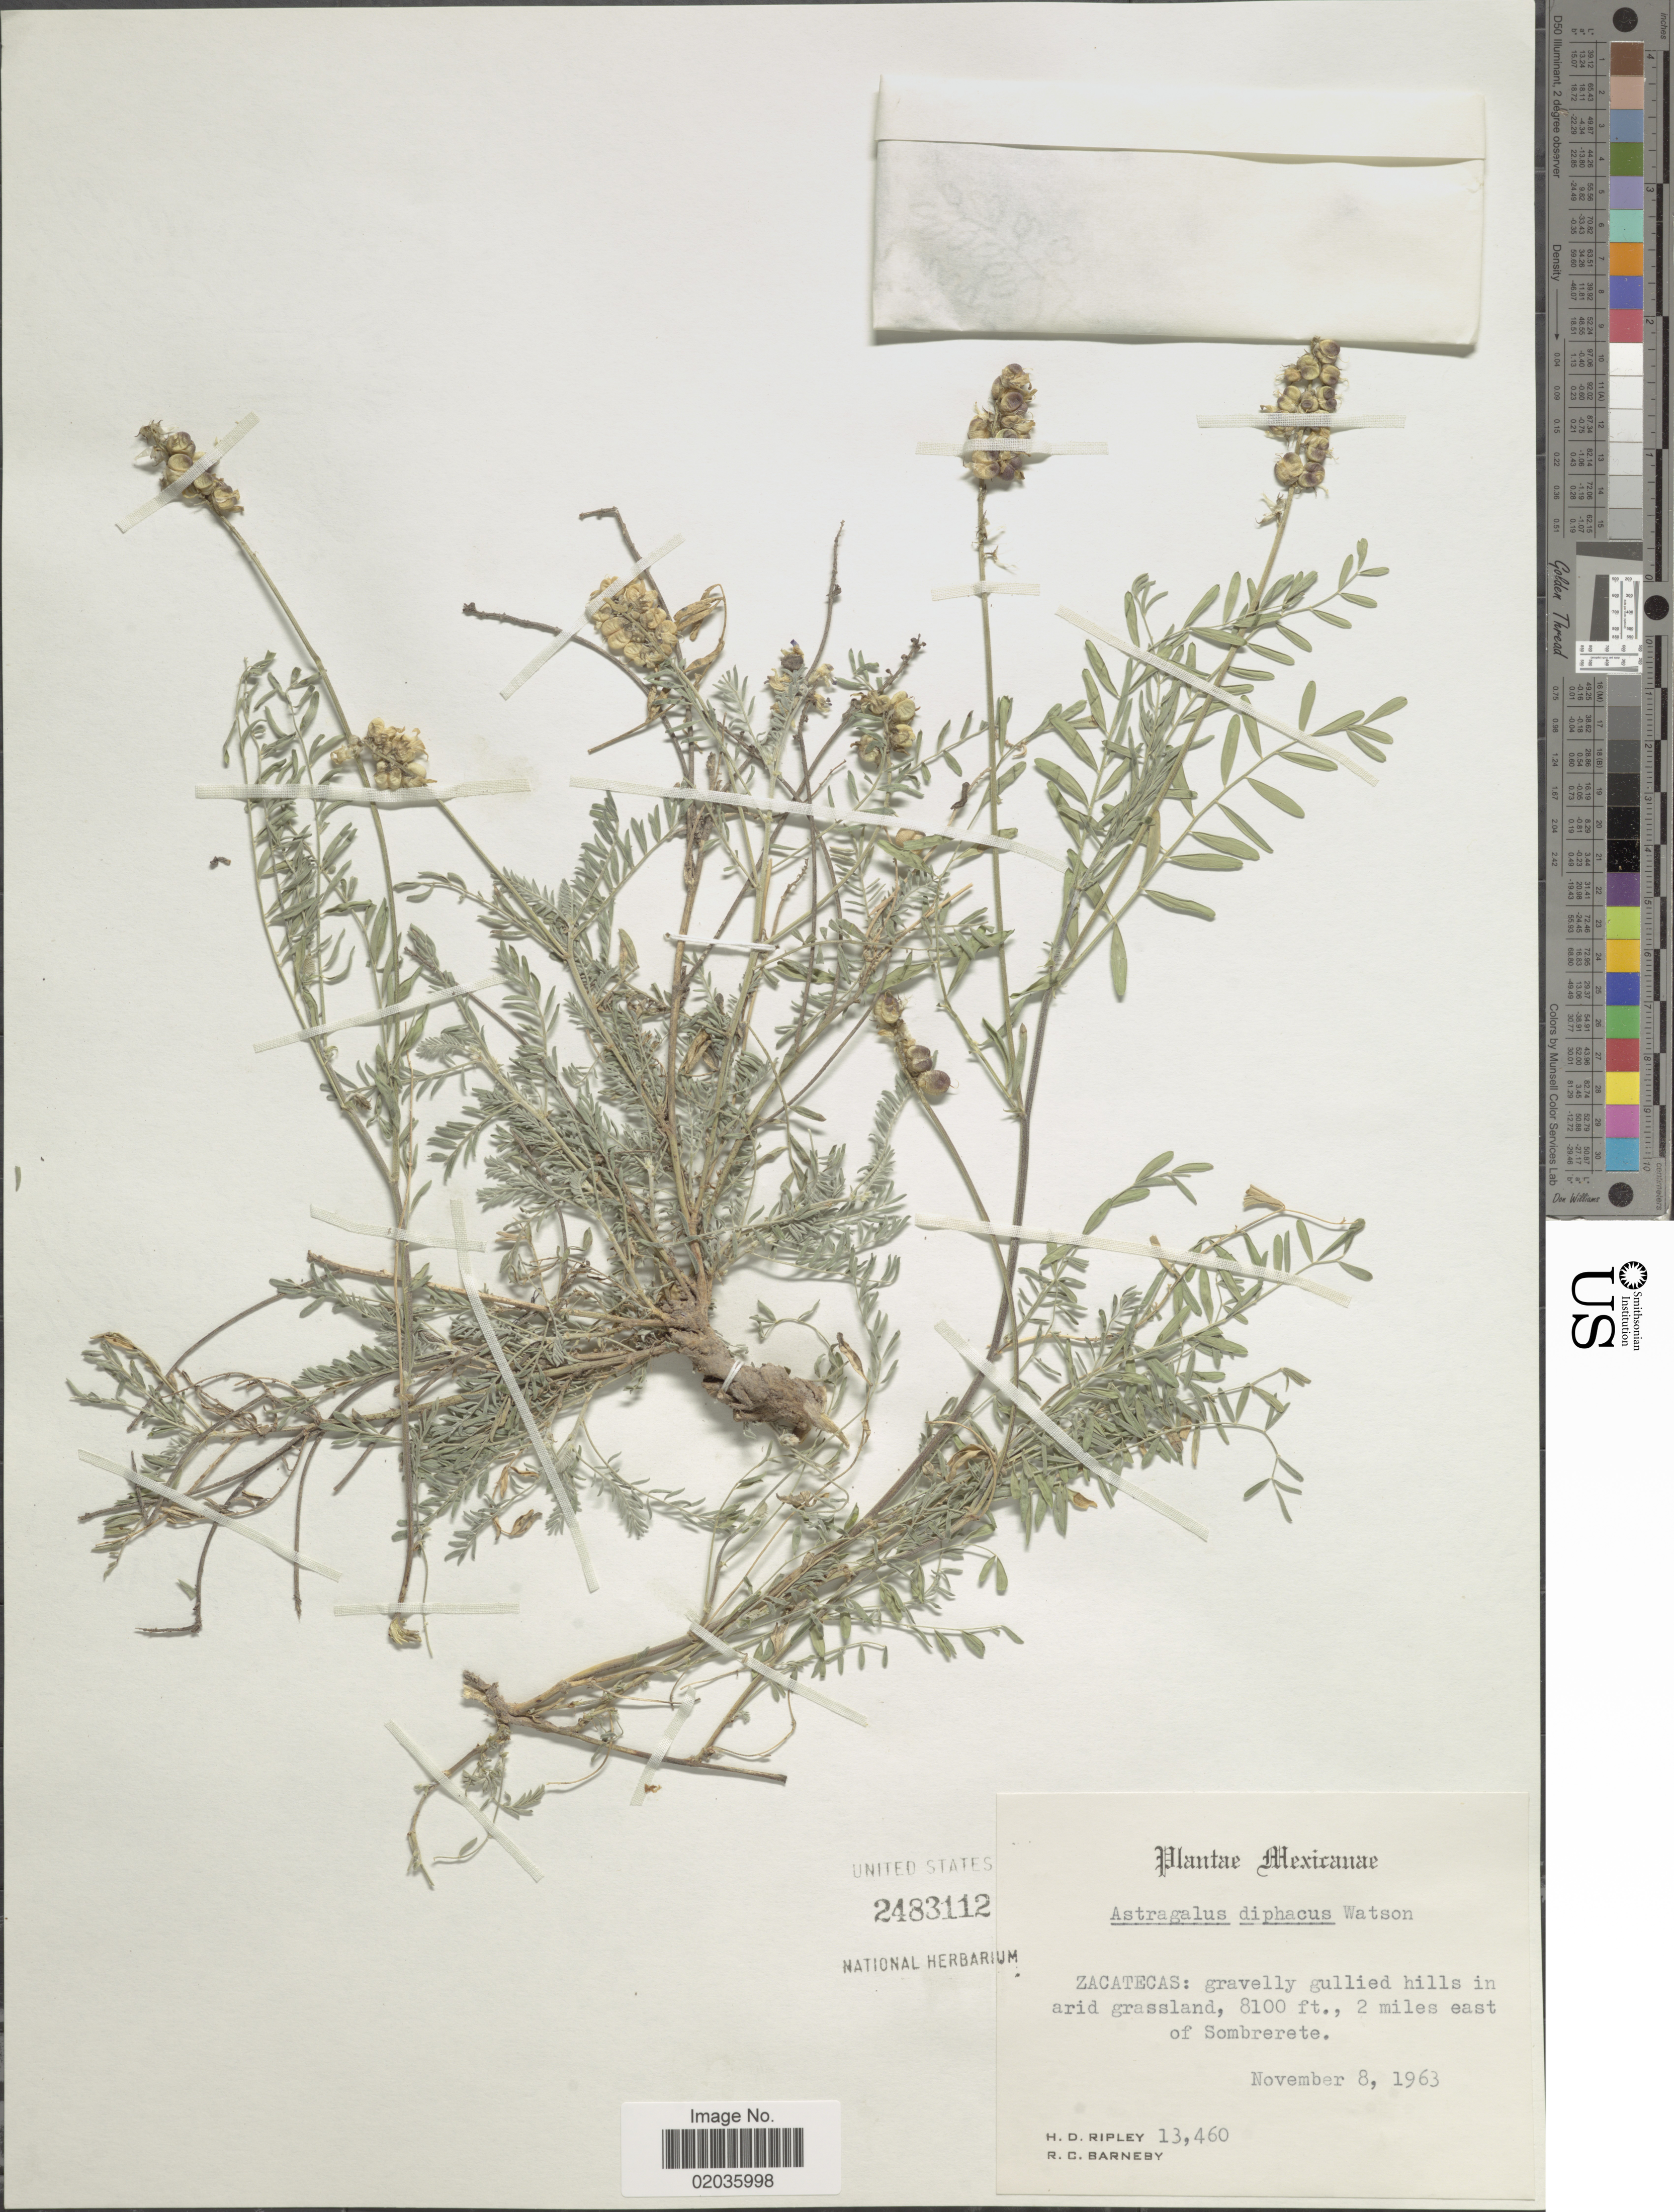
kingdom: Plantae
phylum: Tracheophyta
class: Magnoliopsida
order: Fabales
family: Fabaceae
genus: Astragalus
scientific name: Astragalus diphacus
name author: S. Watson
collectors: H. Ripley & R. C. Barneby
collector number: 13460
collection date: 1963-11-08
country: Mexico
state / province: Zacatecas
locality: Zacatecas: gravelly gullied hills om arid grassland, 2 miles east of Sombrerete.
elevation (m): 2469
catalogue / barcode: US 2483112